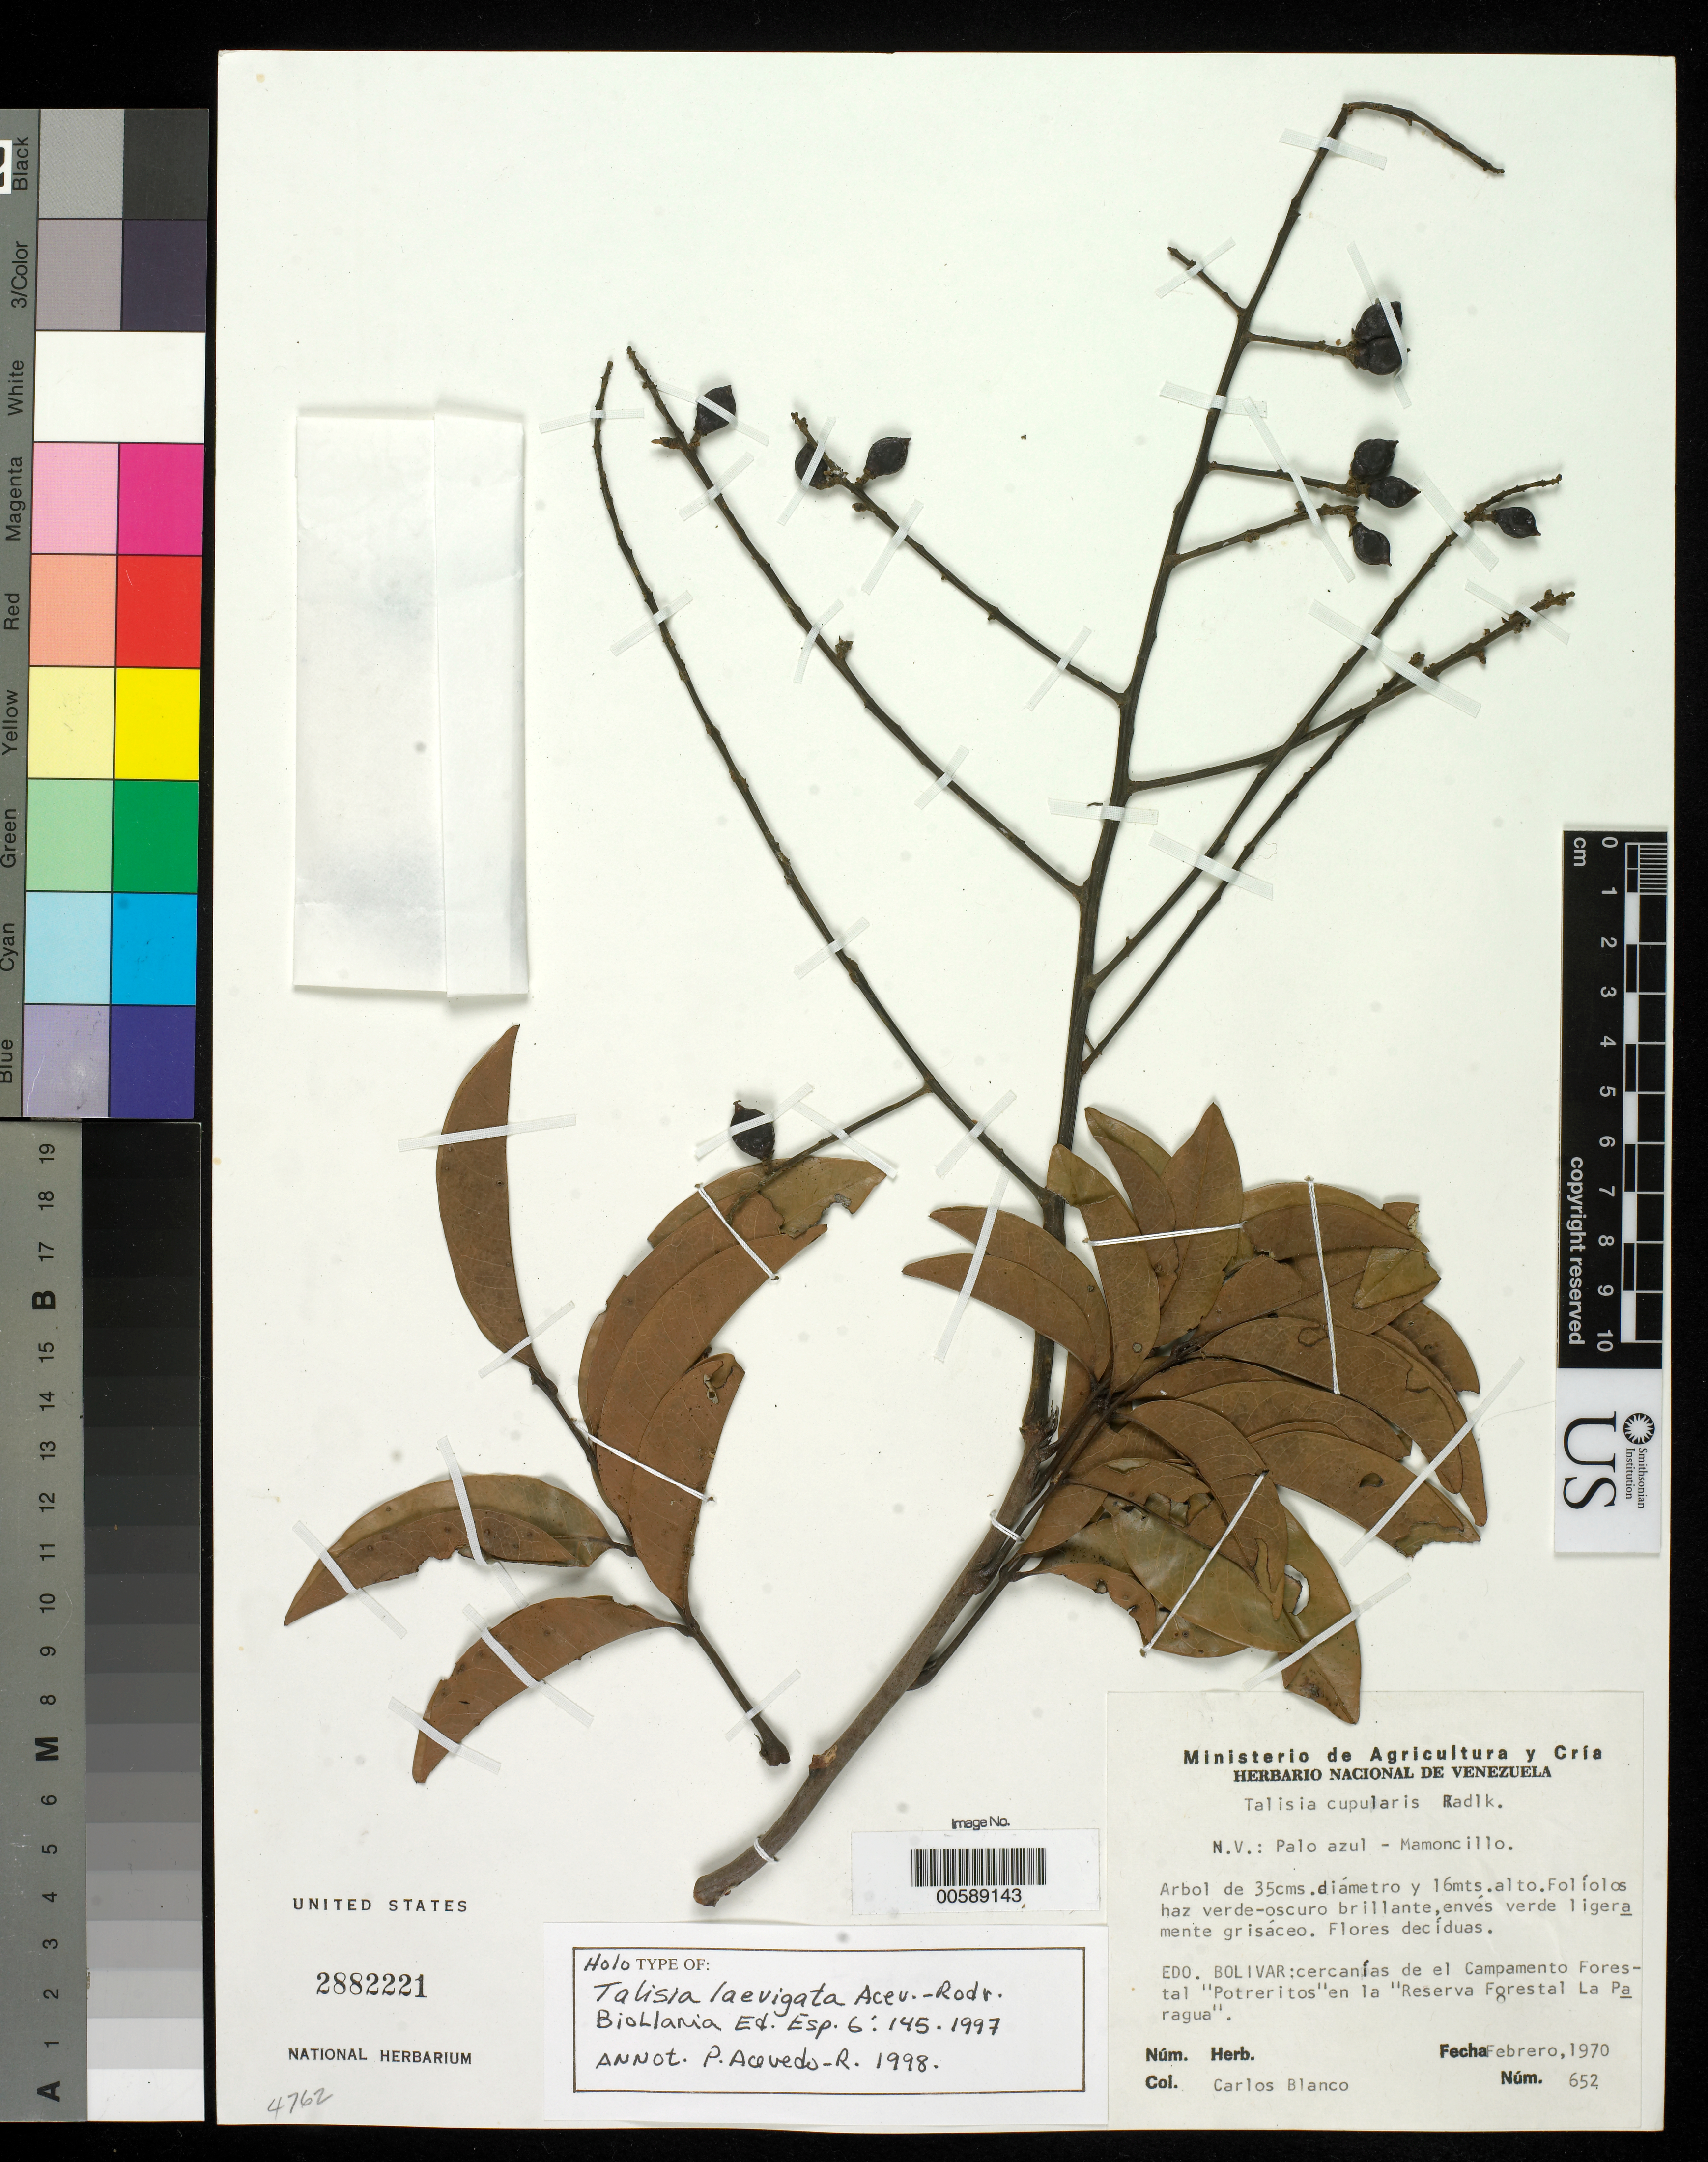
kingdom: Plantae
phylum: Tracheophyta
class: Magnoliopsida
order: Sapindales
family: Sapindaceae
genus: Talisia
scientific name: Talisia laevigata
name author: Acev.-Rodr.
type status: Holotype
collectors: C. A. Blanco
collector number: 652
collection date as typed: Feb 1970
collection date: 1970-02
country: Venezuela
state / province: Bolivar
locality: Cercanias de El Campamento Forestal "Potreritos" en La "Reserva Forestal La Paragua".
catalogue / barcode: US 2882221